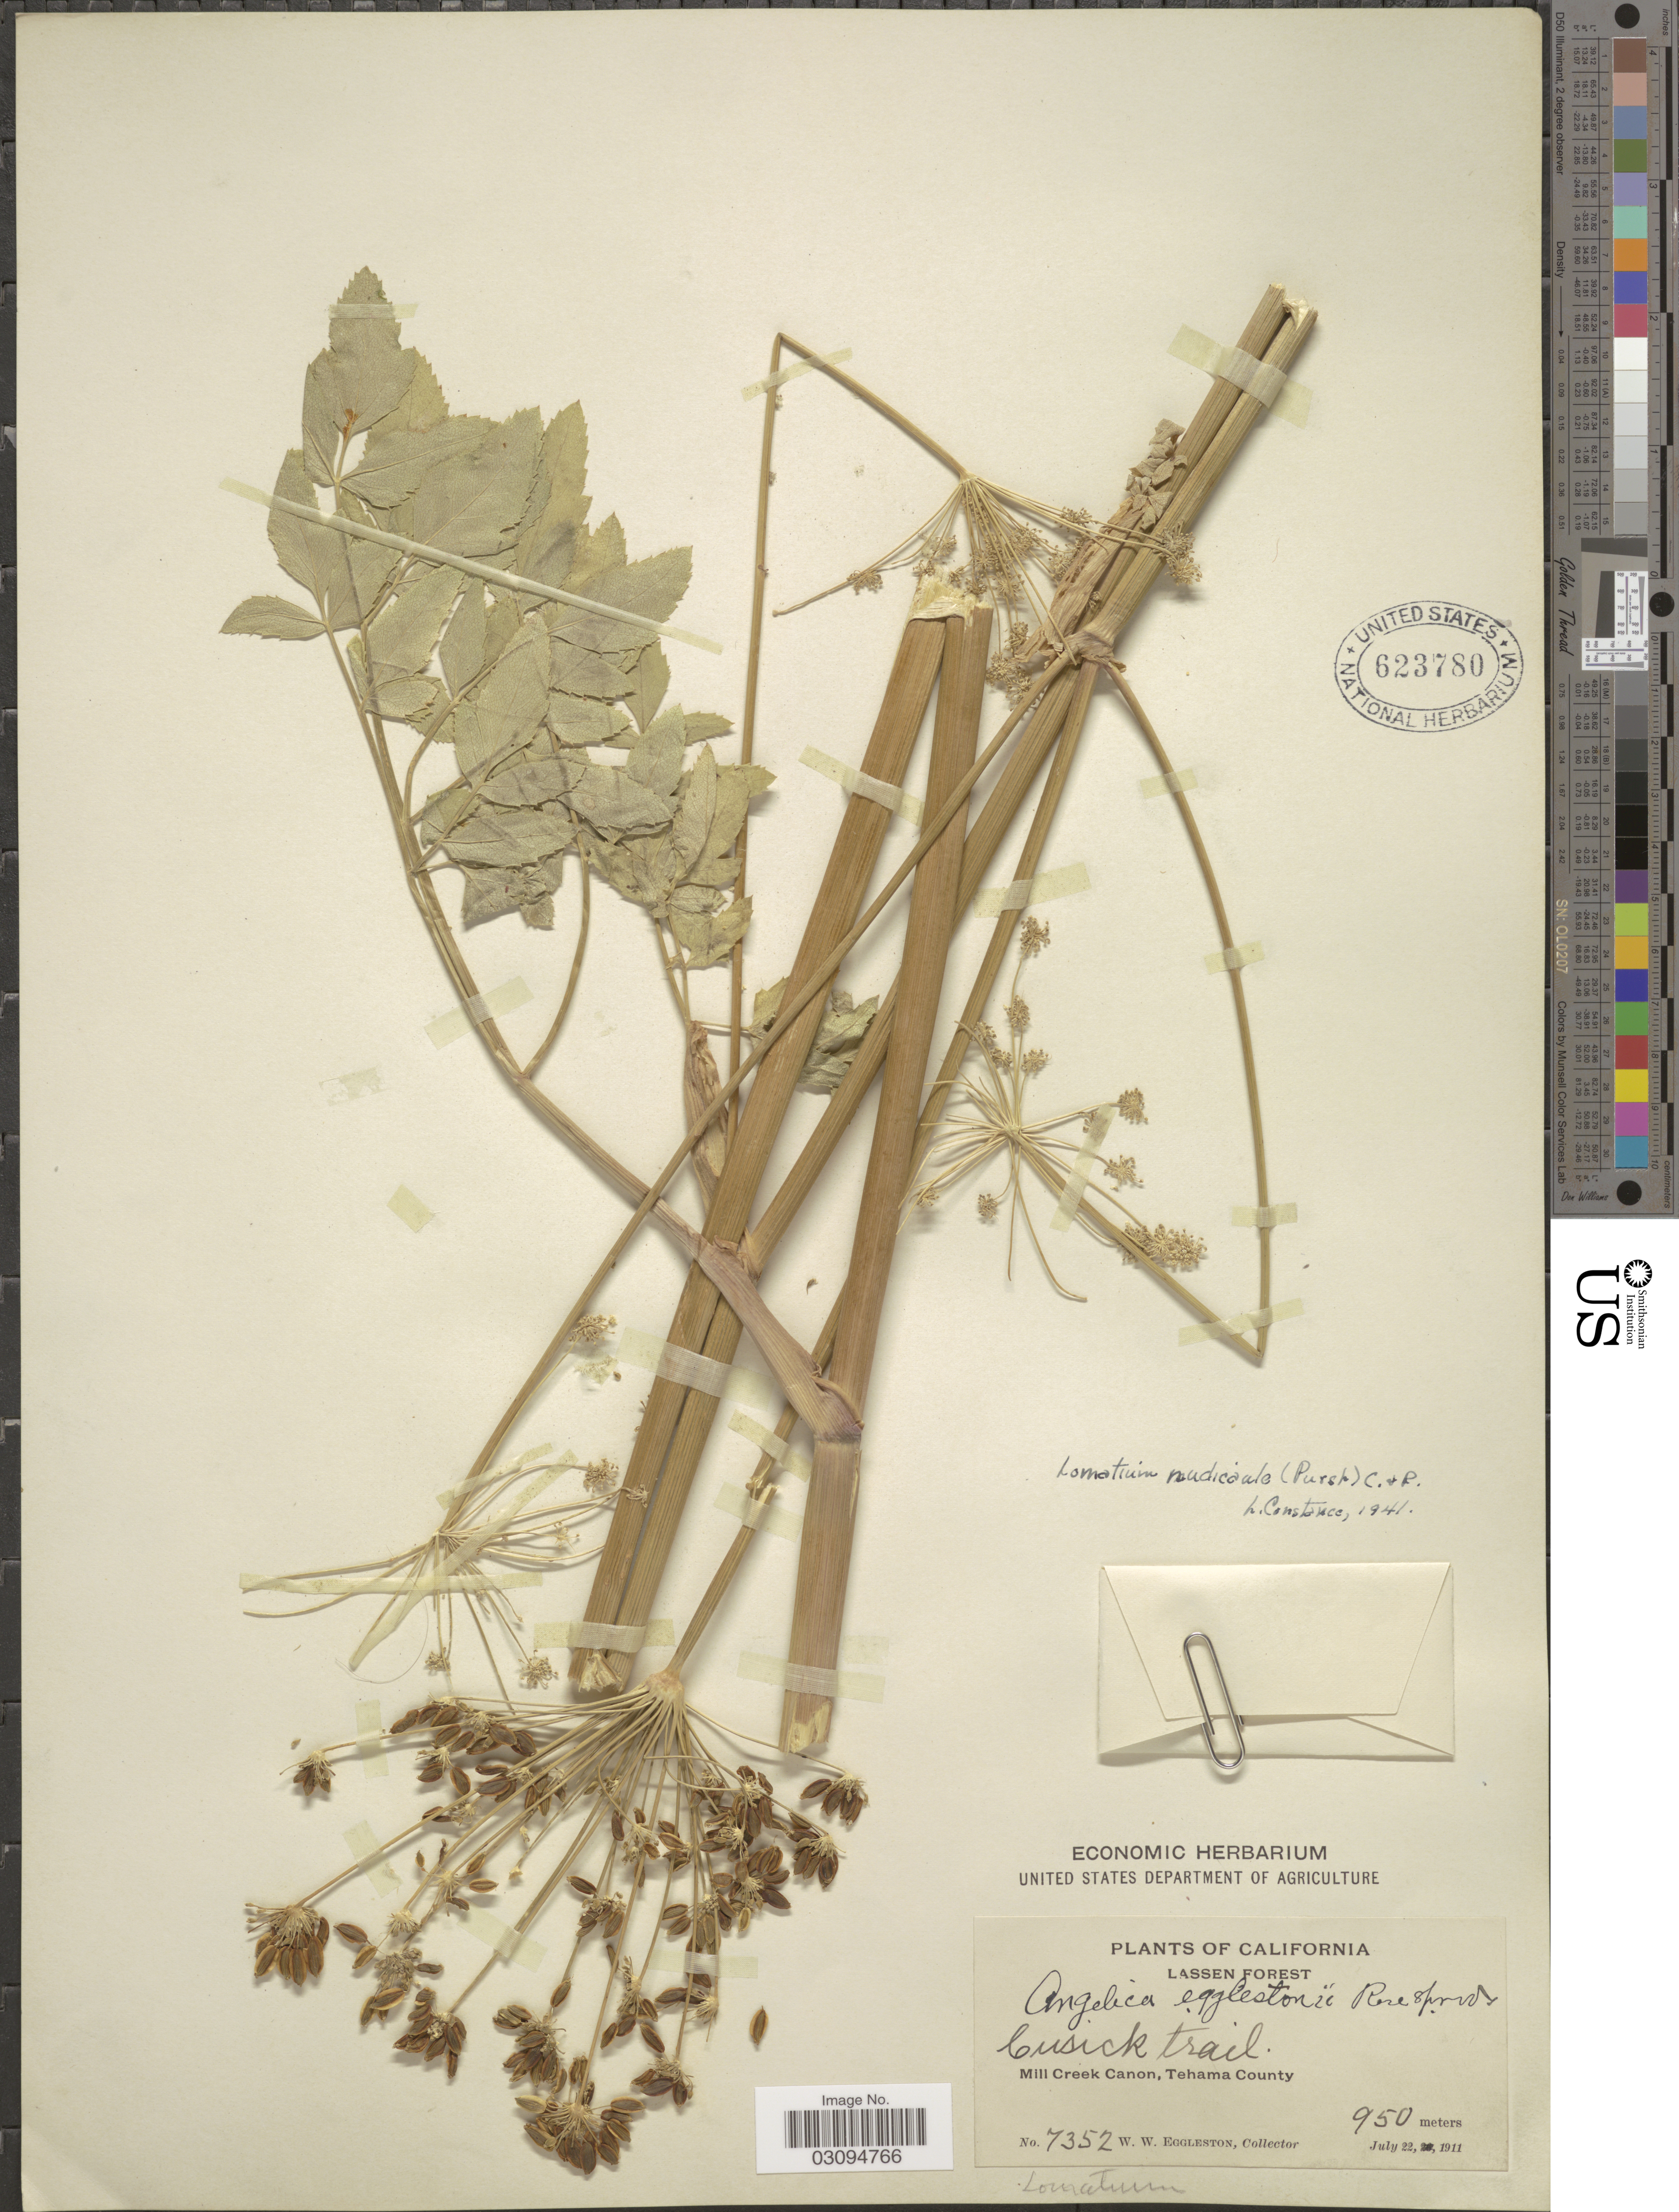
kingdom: Plantae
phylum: Tracheophyta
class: Magnoliopsida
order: Apiales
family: Apiaceae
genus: Lomatium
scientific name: Lomatium nudicaule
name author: (Pursh) J.M. Coult. & Rose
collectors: W. W. Eggleston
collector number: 7352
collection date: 1911-07-22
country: United States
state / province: California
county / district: Tehama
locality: Lassen Forest. Cusick trail. Mill Creek Canon, Tehama County.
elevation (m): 950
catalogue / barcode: US 623780